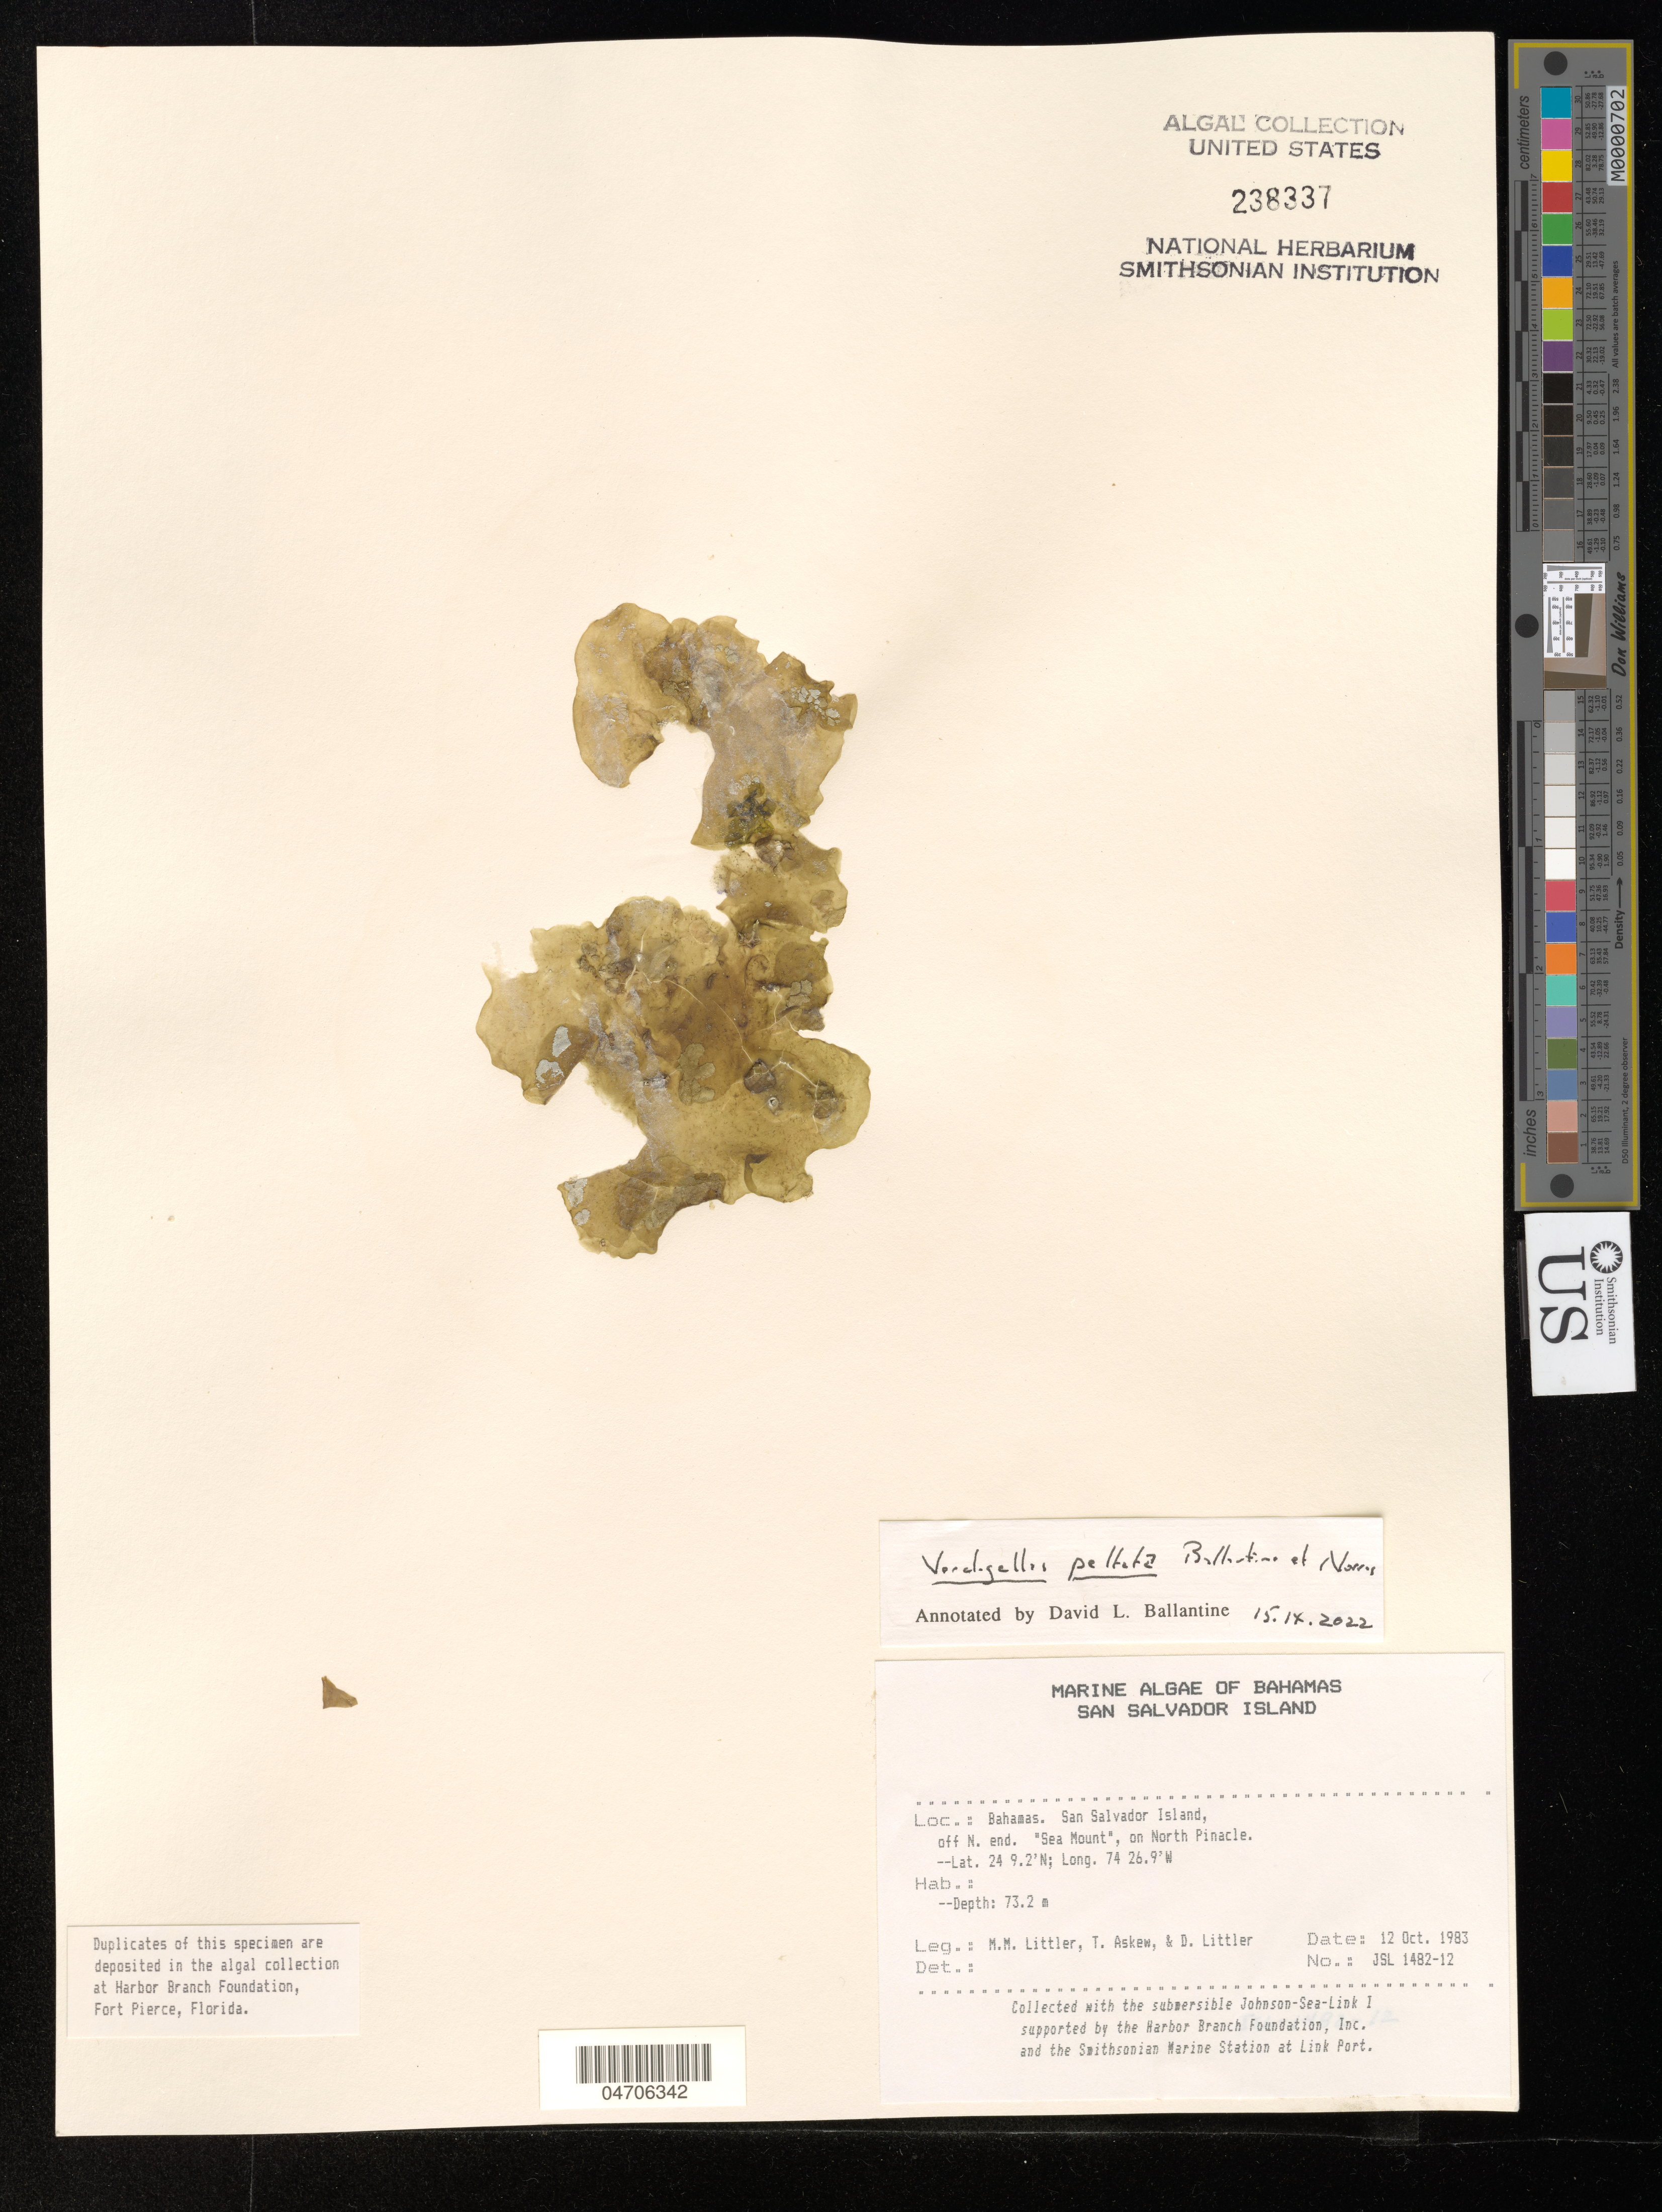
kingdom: Plantae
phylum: Chlorophyta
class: Prasinophyceae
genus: Verdigellas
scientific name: Verdigellas peltata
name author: D.L. Ballant. & J.N. Norris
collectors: M. M. Littler, T. Askew & D. S. Littler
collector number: JSL 1482-12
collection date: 1983-10-12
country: Bahamas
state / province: San Salvador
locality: San Salvador Island. Off N. end. 'Sea Mount', on North Pinacle.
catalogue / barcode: US 238337